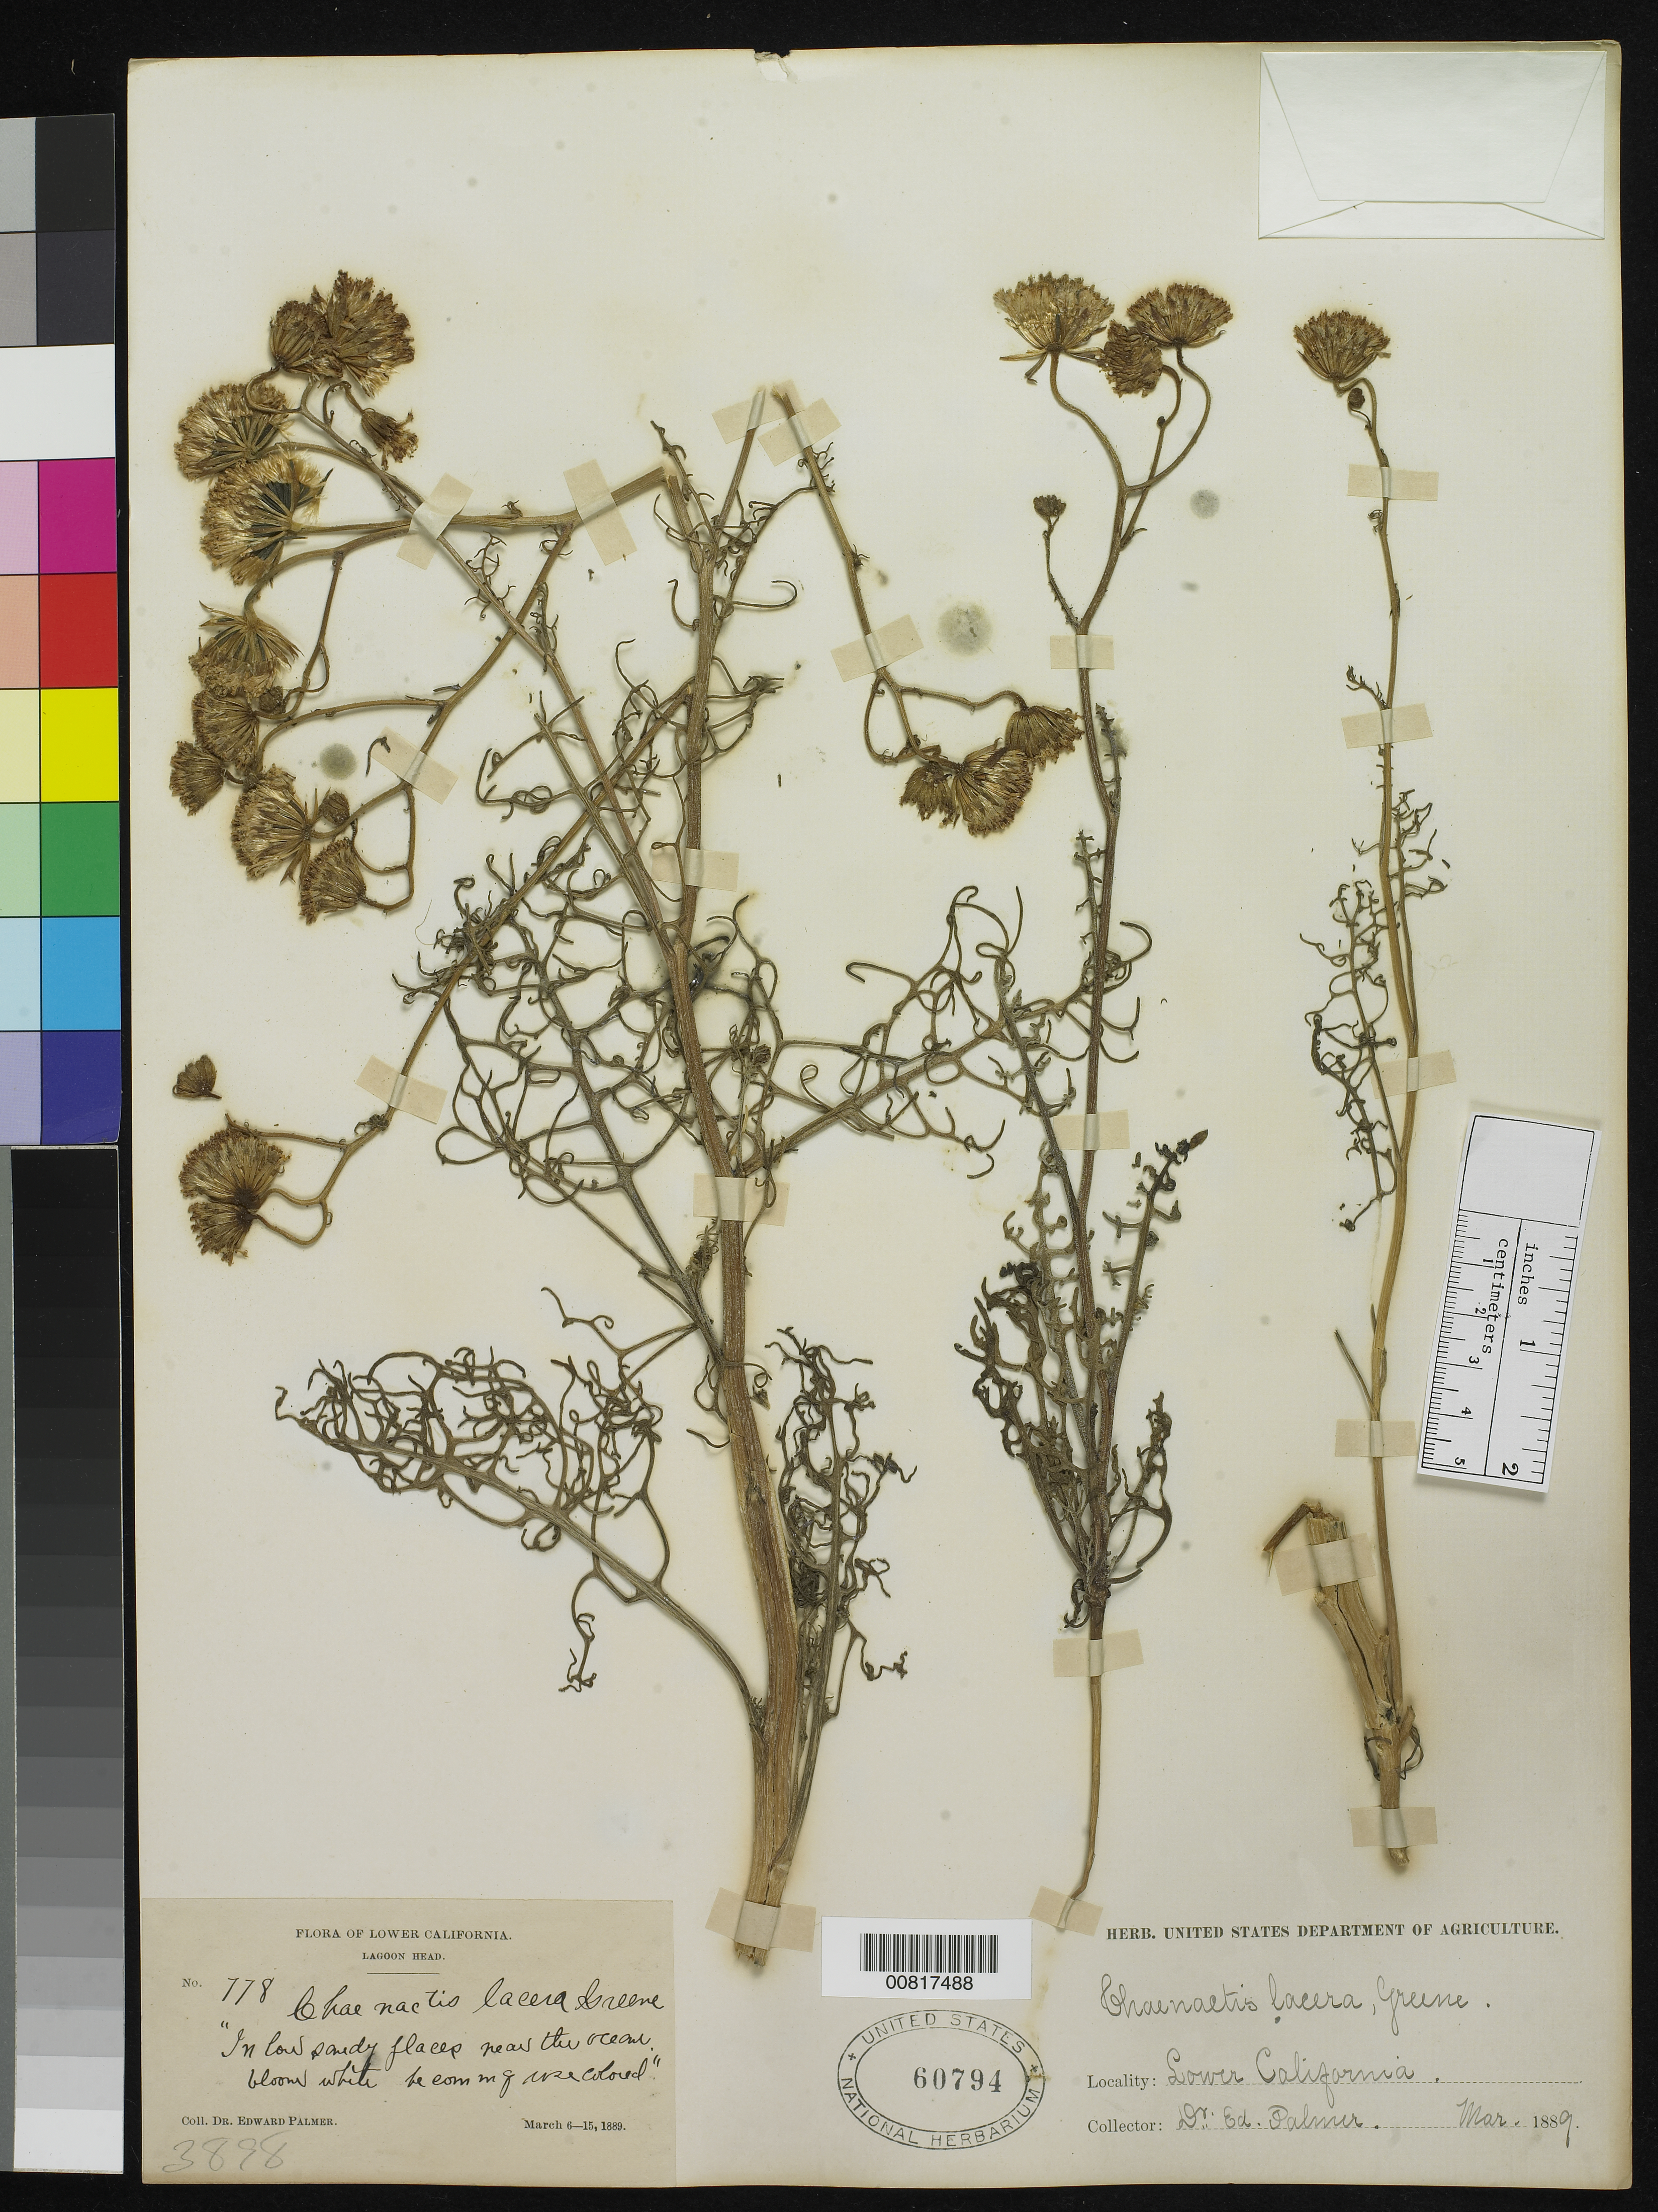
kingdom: Plantae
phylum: Tracheophyta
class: Magnoliopsida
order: Asterales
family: Asteraceae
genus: Chaenactis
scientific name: Chaenactis lacera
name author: Greene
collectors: E. Palmer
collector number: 778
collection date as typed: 06 Mar 1889 to 15 Mar 1889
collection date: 1889-03-06/1889-03-15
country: Mexico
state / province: Baja California Norte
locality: Lower California, Lagoon Head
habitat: Low sandy places near the ocean.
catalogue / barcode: US 60794